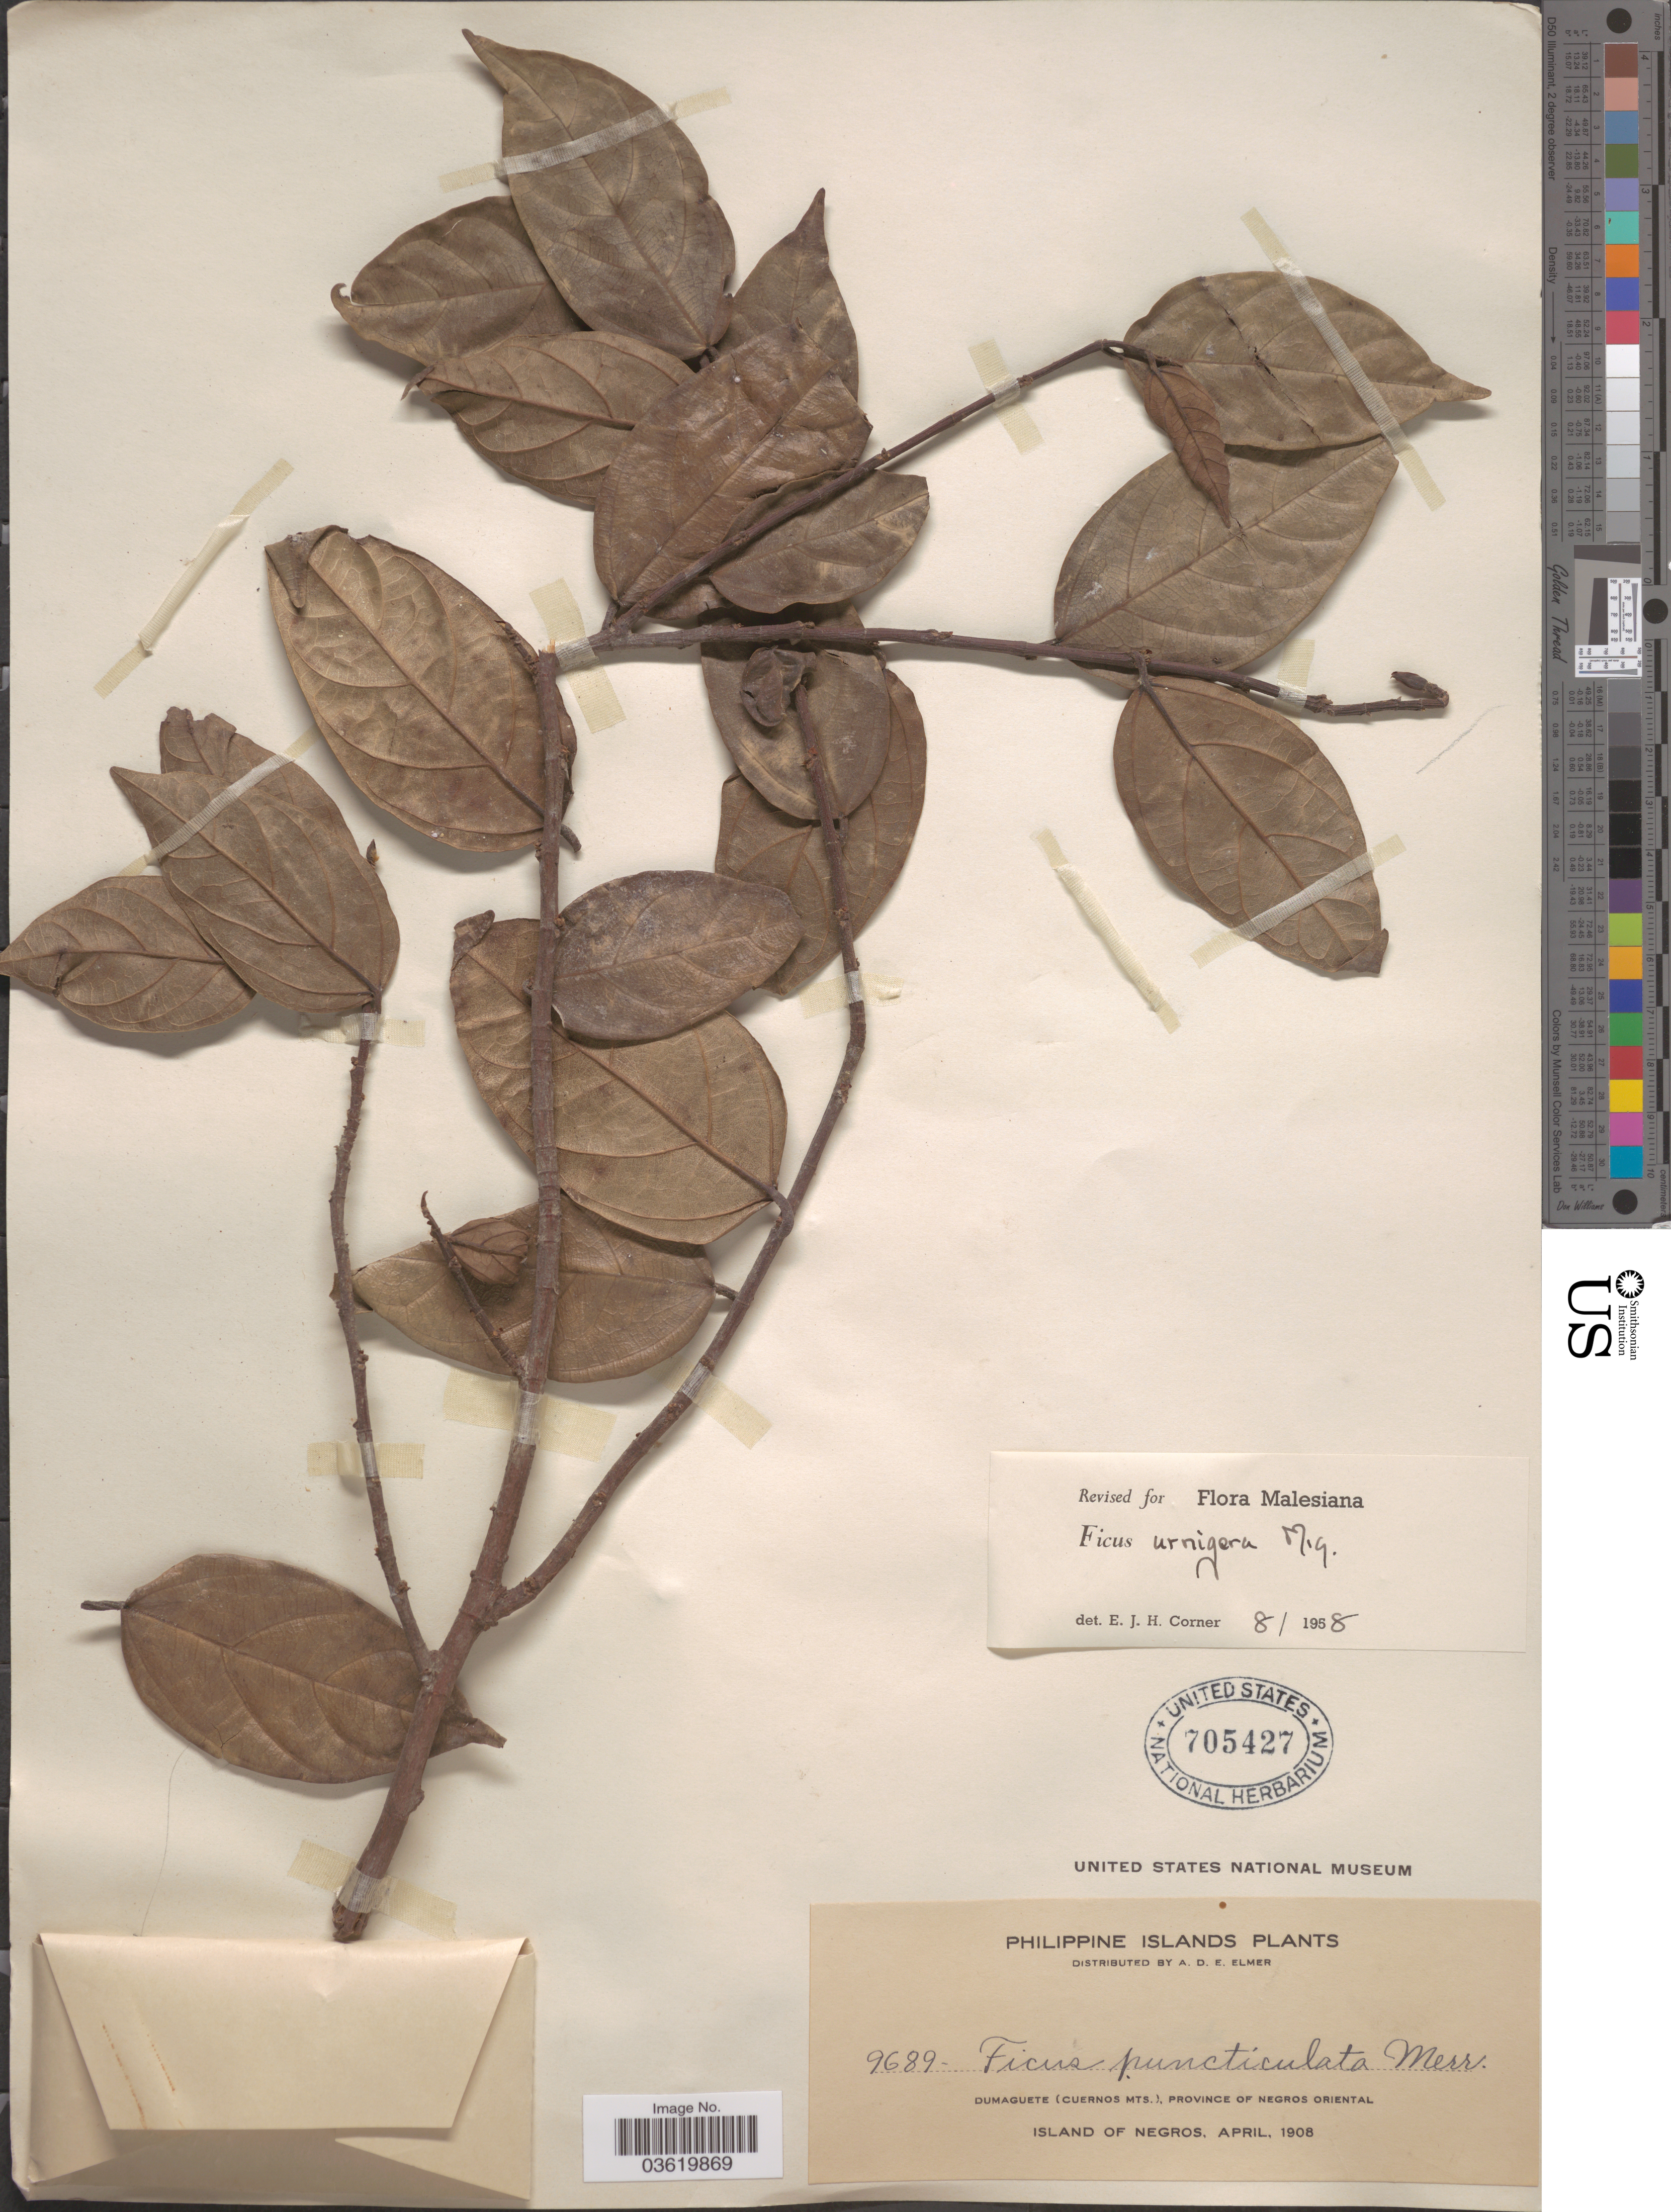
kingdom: Plantae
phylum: Tracheophyta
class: Magnoliopsida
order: Rosales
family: Moraceae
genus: Ficus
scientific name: Ficus urnigera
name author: Miq.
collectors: A. D. E. Elmer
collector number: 9689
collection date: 1908-04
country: Philippines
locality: Philippine Islands. Dumaguete (Cuernos Mts.), Province of Negros Oriental. Island of Negros.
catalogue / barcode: US 705427